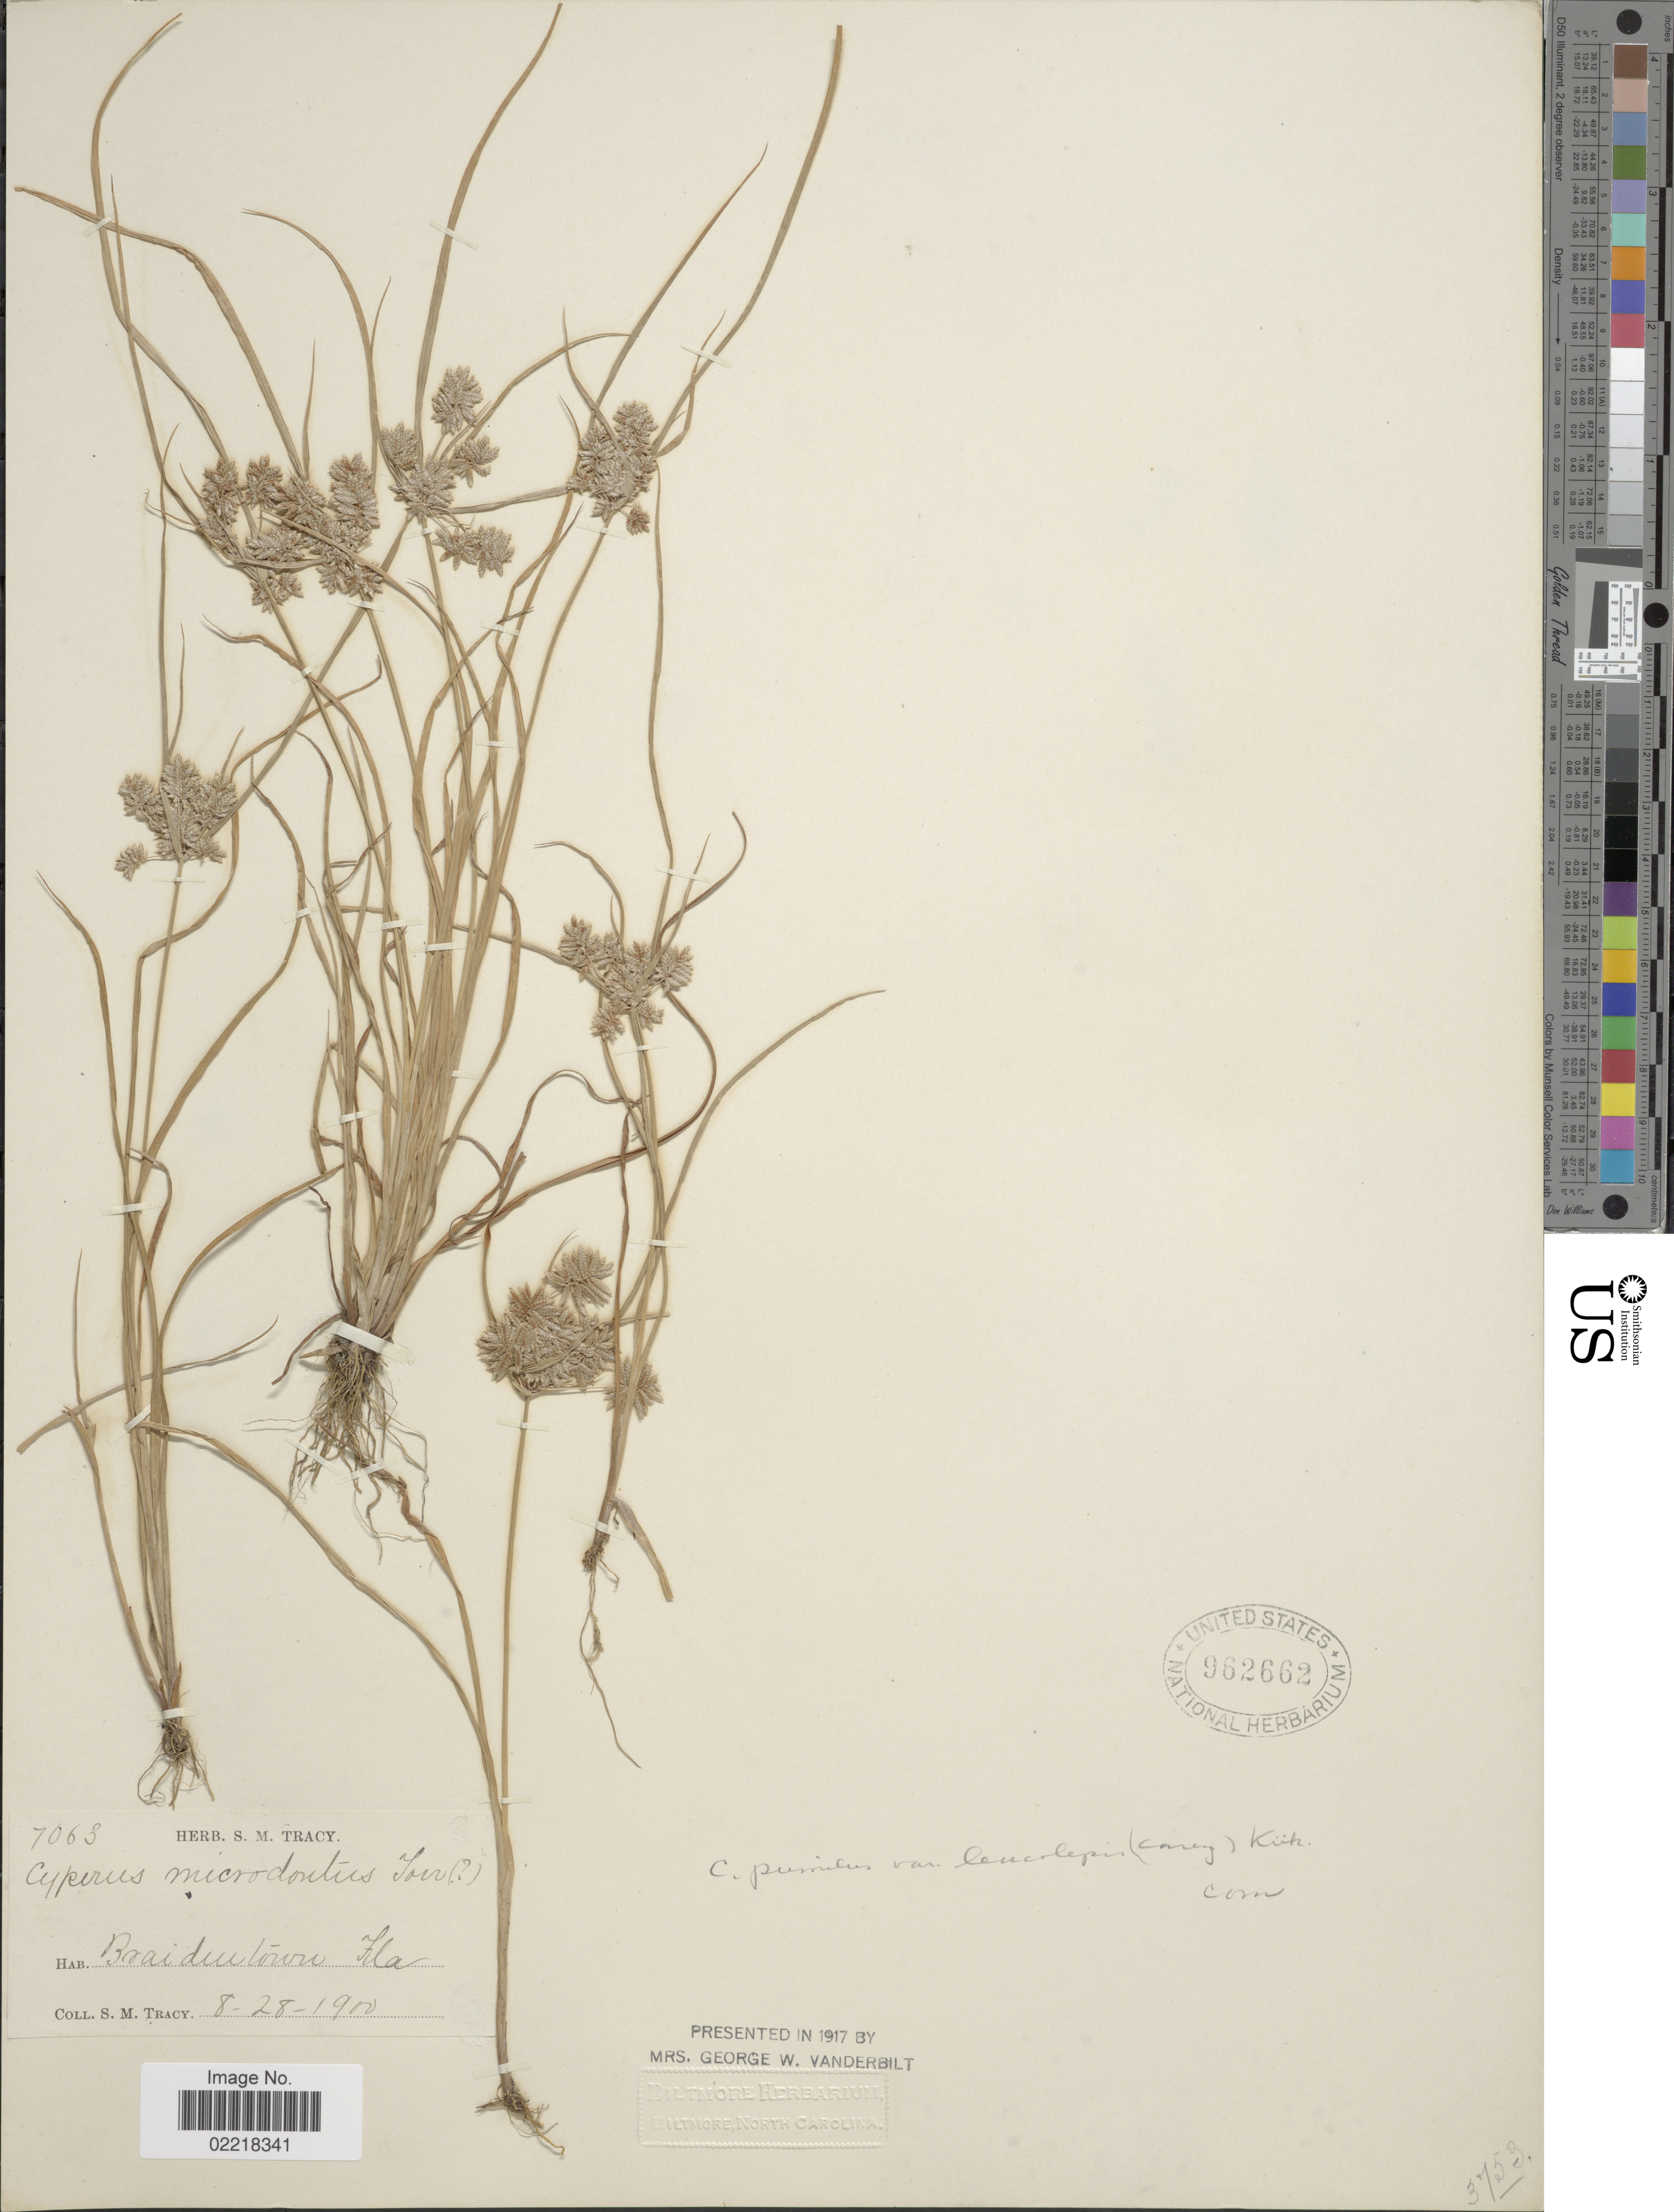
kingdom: Plantae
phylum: Tracheophyta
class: Liliopsida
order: Poales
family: Cyperaceae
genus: Cyperus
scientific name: Cyperus pumilus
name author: L.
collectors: S. M. Tracy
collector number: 7068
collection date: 1900-08-28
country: United States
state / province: Florida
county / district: Manatee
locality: Braidentown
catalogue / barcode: US 962662